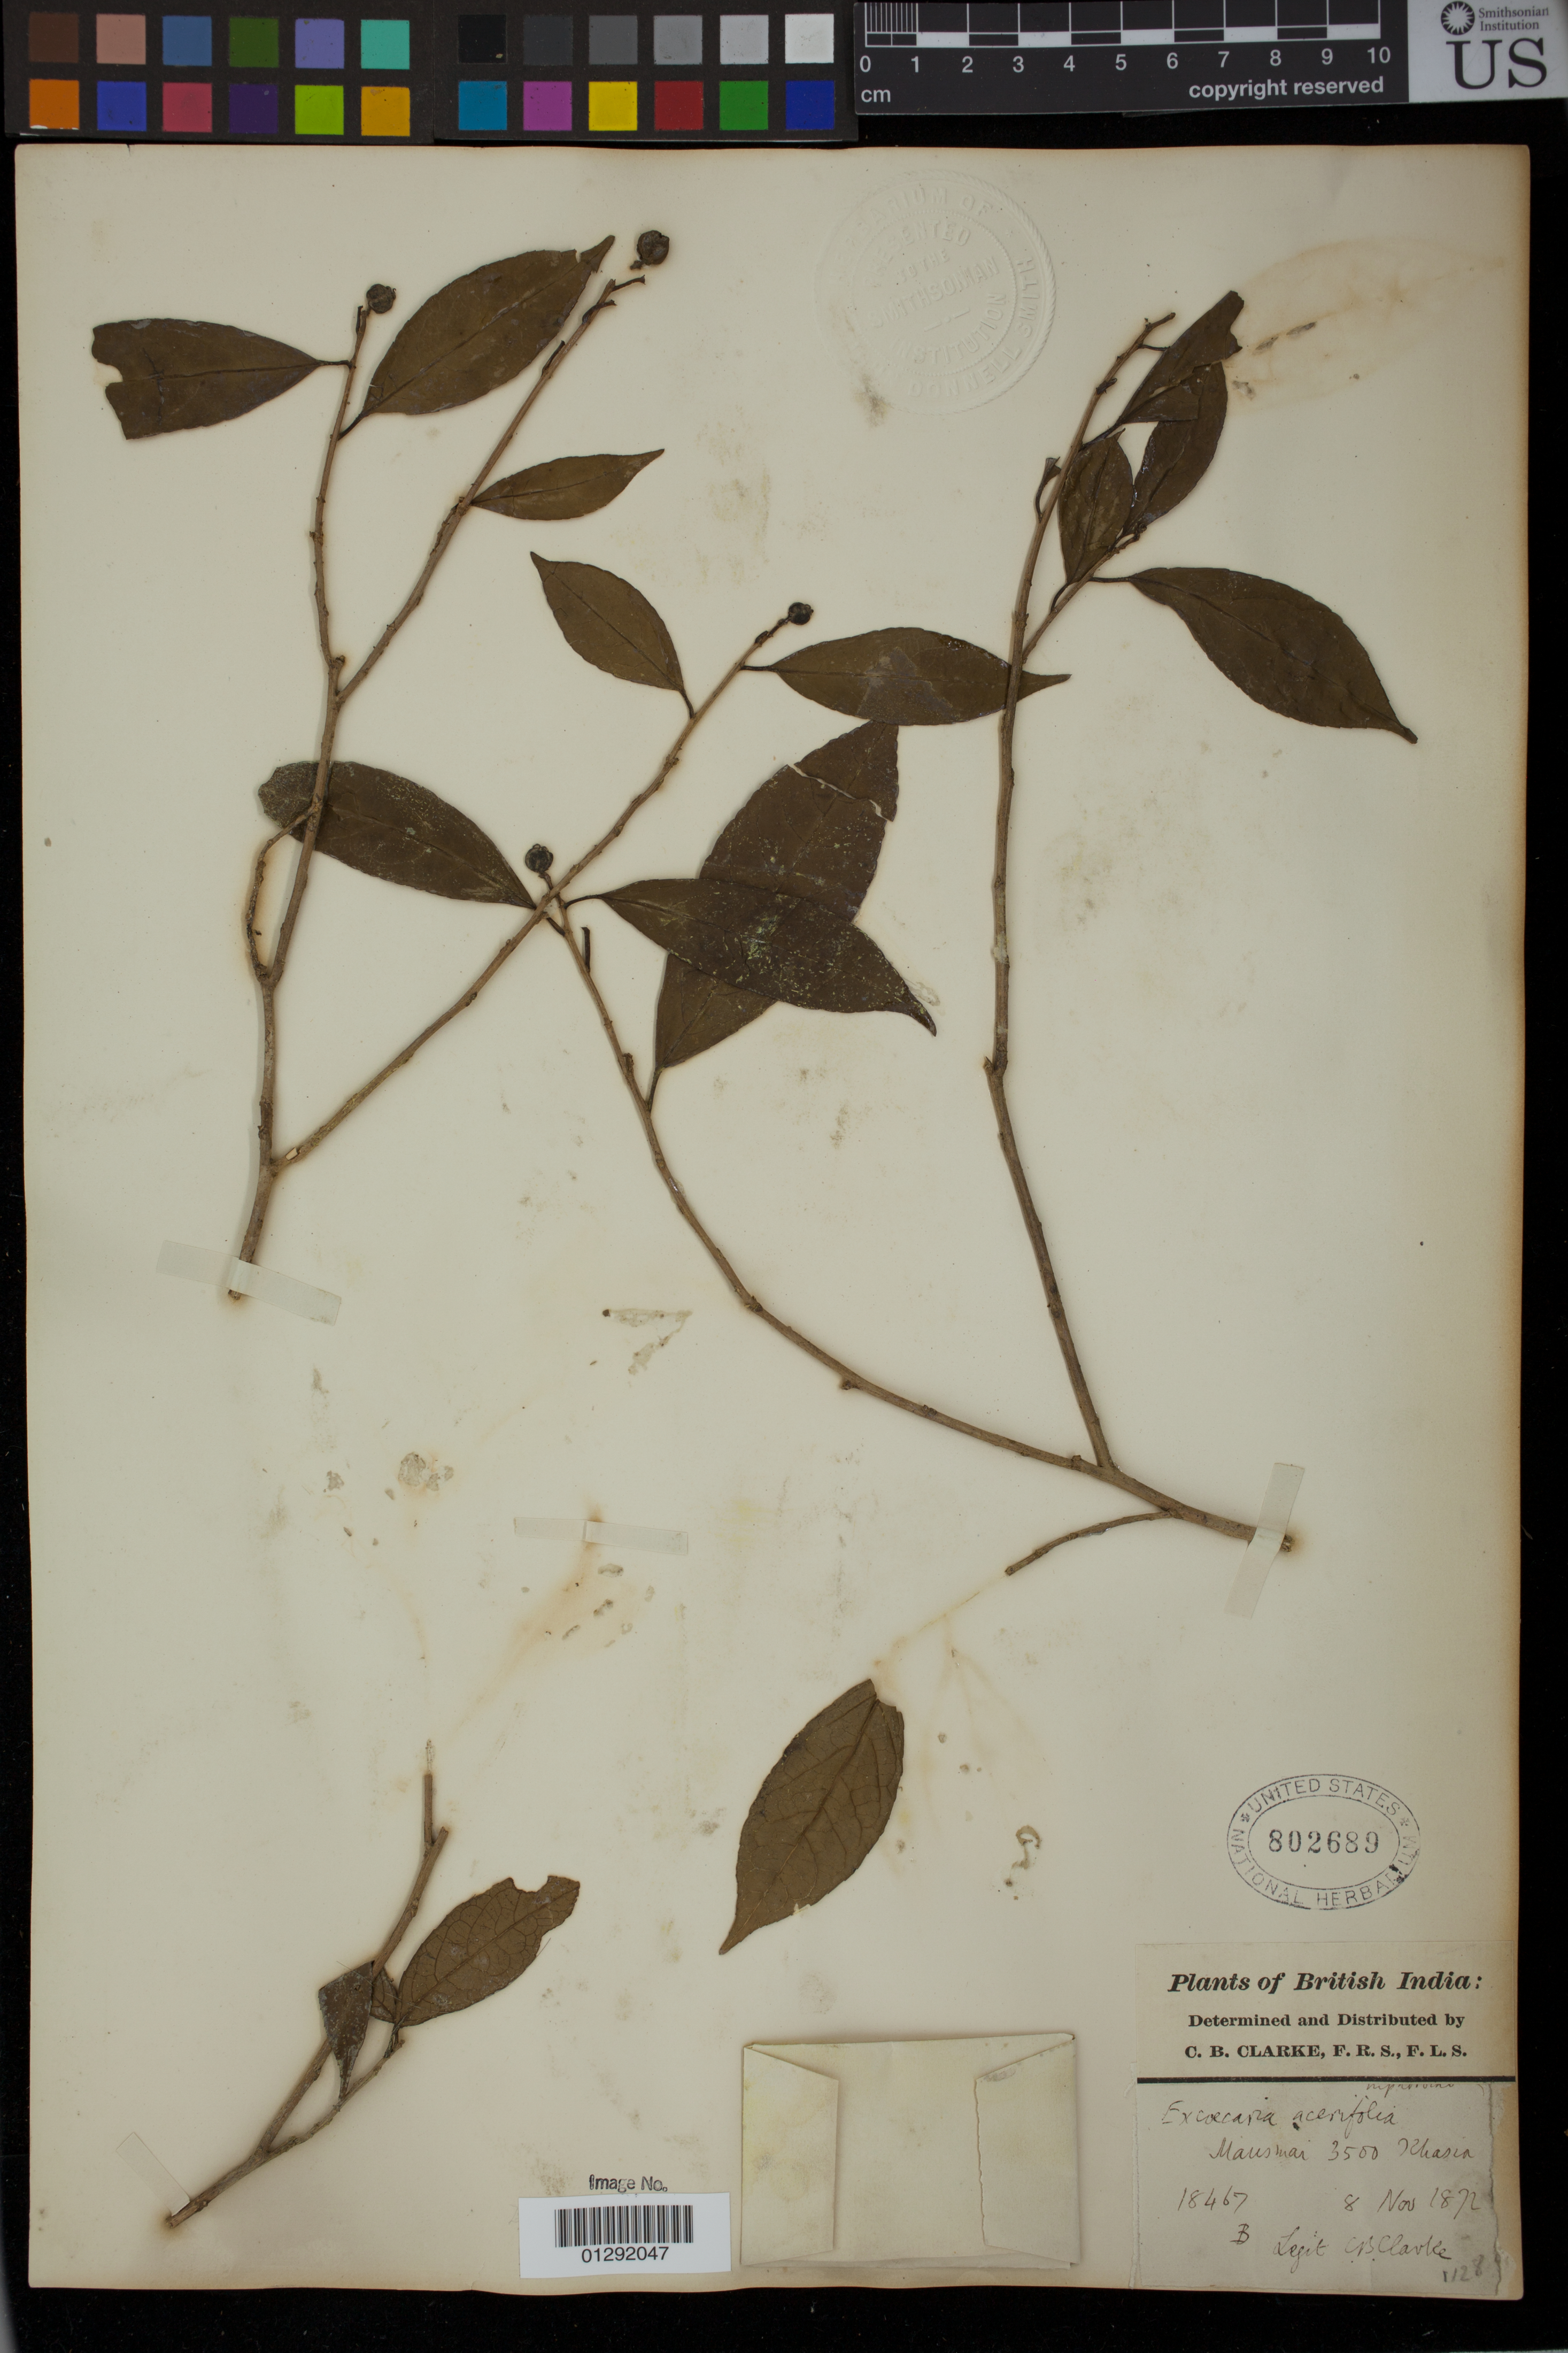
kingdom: Plantae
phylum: Tracheophyta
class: Magnoliopsida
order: Malpighiales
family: Euphorbiaceae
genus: Excoecaria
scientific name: Excoecaria acerifolia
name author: Didr.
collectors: C. B. Clarke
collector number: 18467/1128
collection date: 1872-11-08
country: Bangladesh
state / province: Dhaka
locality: British India. Mousumi 3500 Khasia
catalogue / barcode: US 802689